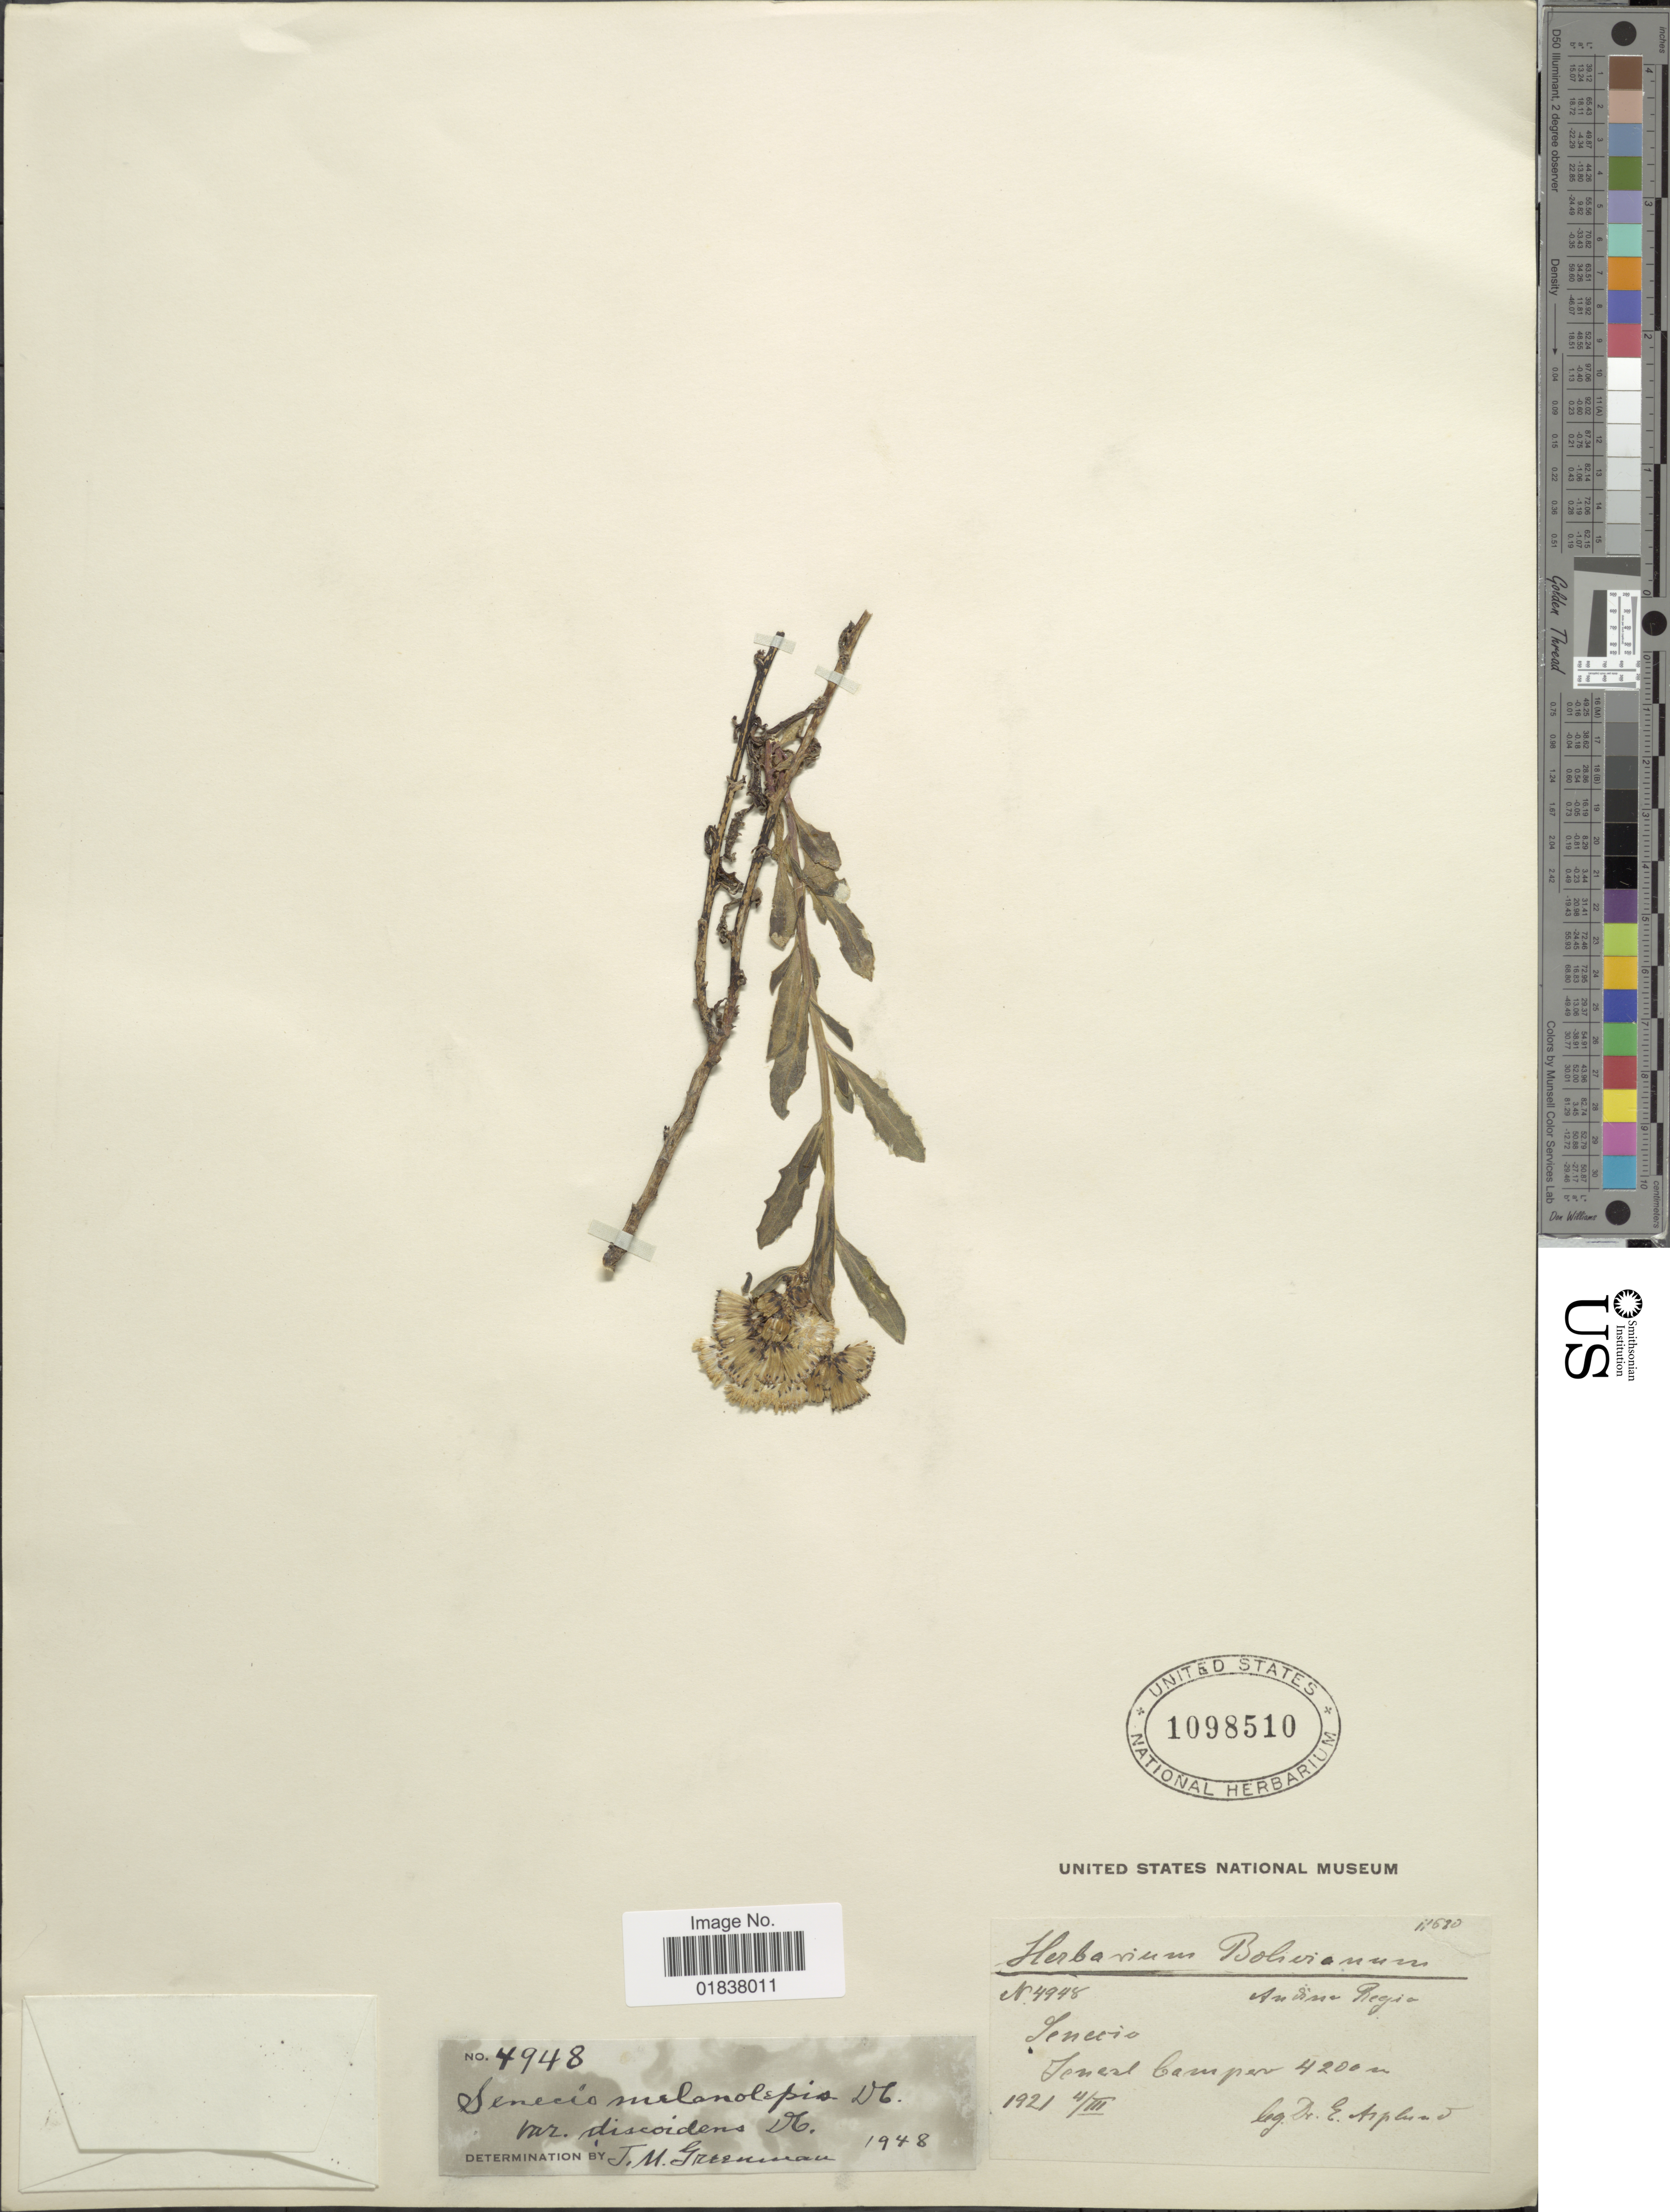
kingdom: Plantae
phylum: Tracheophyta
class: Magnoliopsida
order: Asterales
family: Asteraceae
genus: Senecio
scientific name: Senecio melanolepis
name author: DC.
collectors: E. Asplund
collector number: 4948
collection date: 1921-03-04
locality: Jenert Camper [interpreted]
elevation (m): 4200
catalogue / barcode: US 1098510